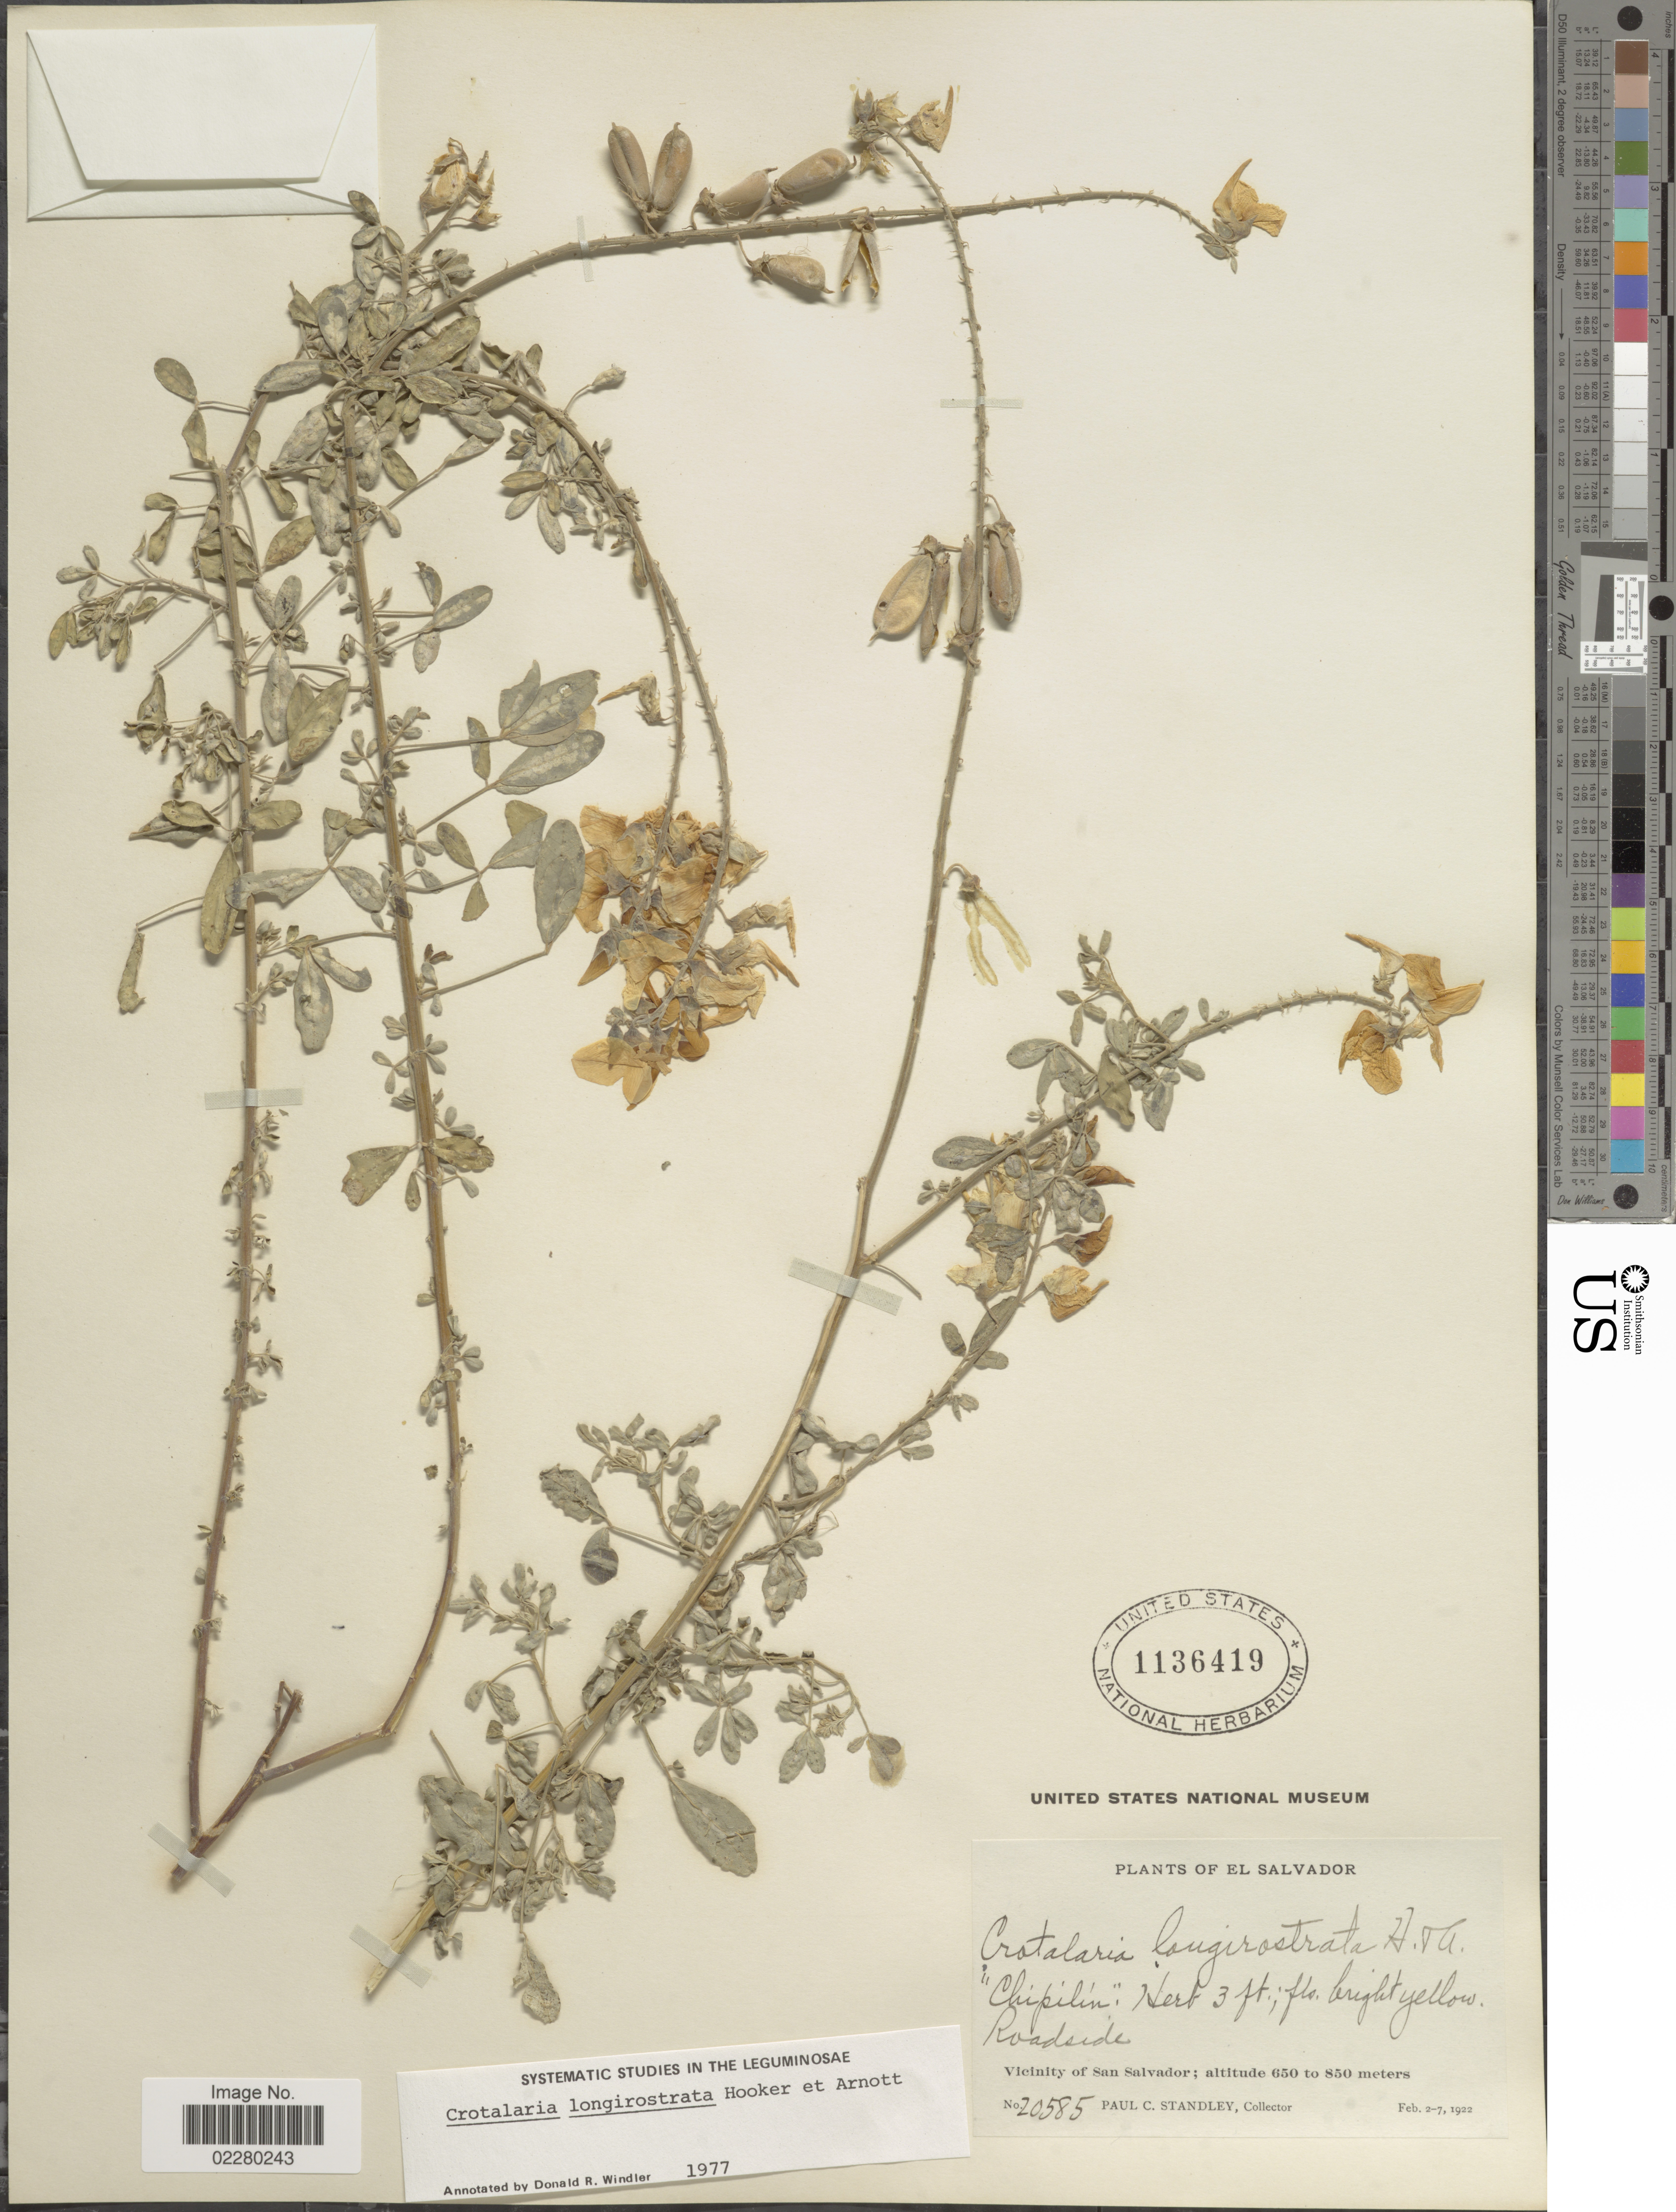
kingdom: Plantae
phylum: Tracheophyta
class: Magnoliopsida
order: Fabales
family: Fabaceae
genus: Crotalaria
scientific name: Crotalaria longirostrata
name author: Hook. & Arn.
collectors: P. C. Standley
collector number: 20585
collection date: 1922-02-02/1922-02-07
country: El Salvador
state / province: San Salvador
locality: Vicinity of San Salvador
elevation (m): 650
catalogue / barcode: US 1136419